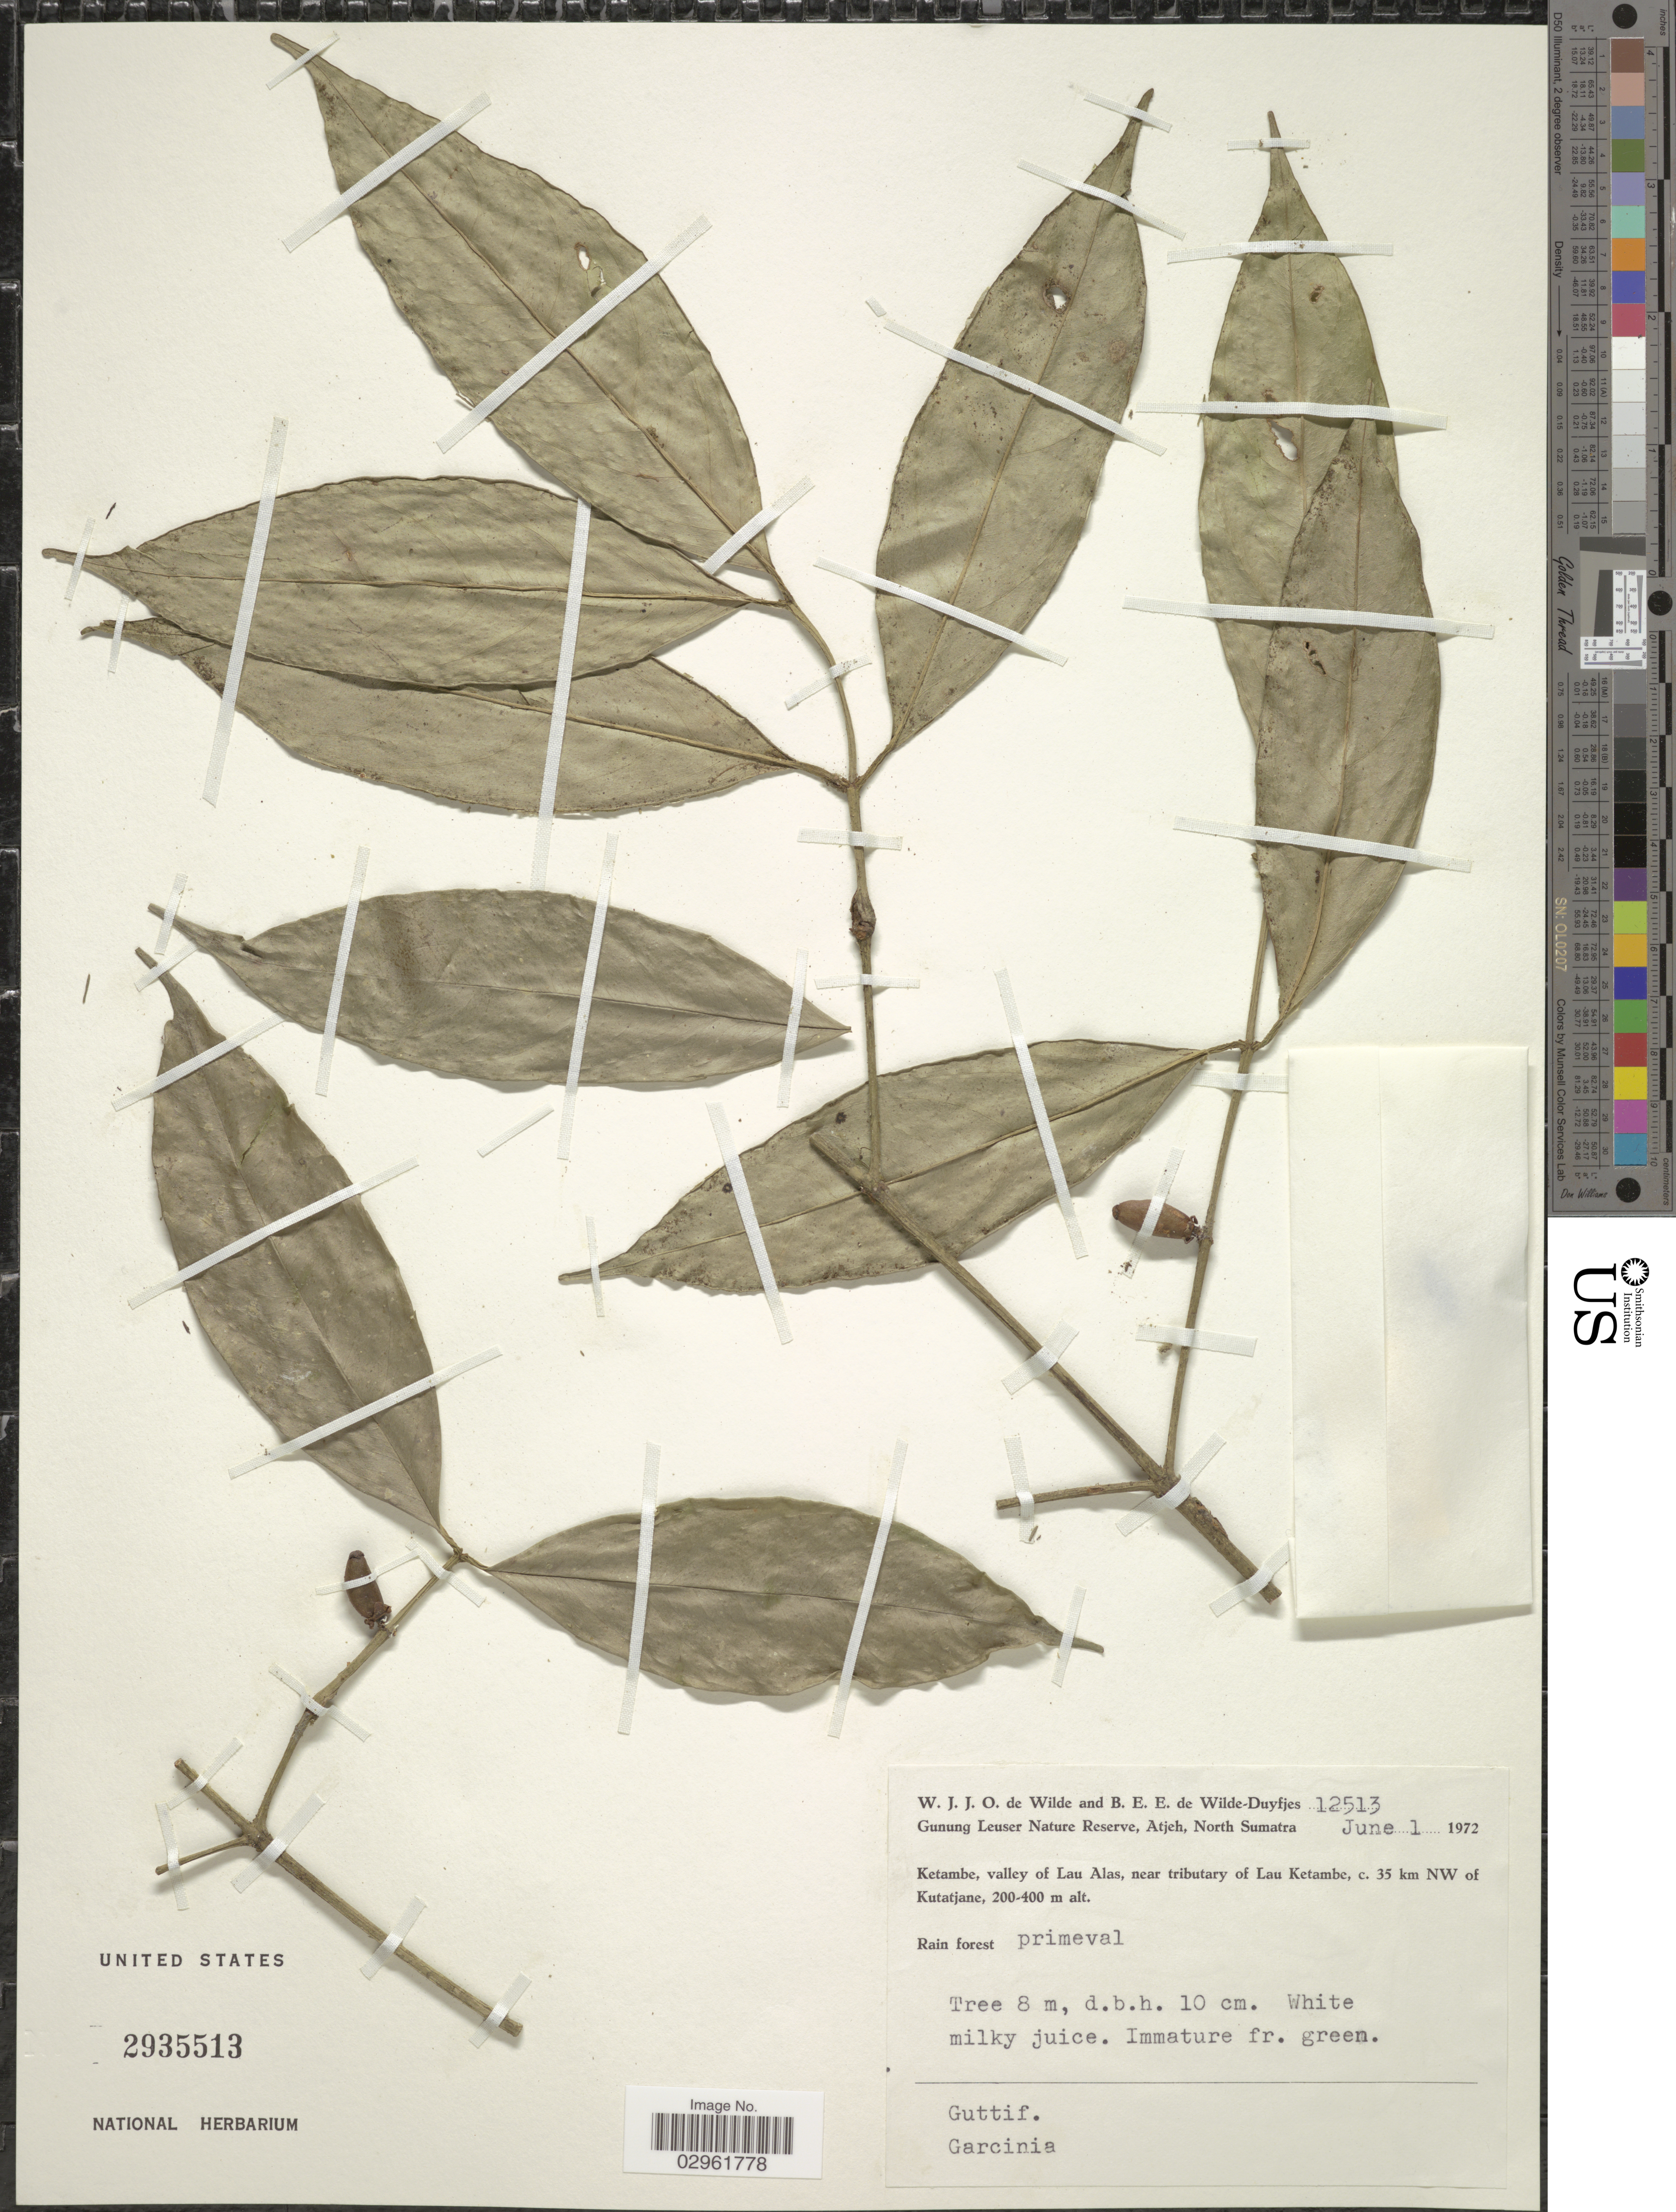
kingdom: Plantae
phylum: Tracheophyta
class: Magnoliopsida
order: Malpighiales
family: Clusiaceae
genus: Garcinia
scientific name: Garcinia sp.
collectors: W. J. de Wilde & B. E. de Wilde-Duyfjes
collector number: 12513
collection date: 1972-06-01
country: Indonesia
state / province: Sumatra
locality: Gunung Leuser Nature Reserve, Atjeh, North Sumatra, Ketambe, valley of Lau Alas, near tributary of Lau Ketambe, c. 35 km NW of Kutatjane.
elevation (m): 200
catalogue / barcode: US 2935513